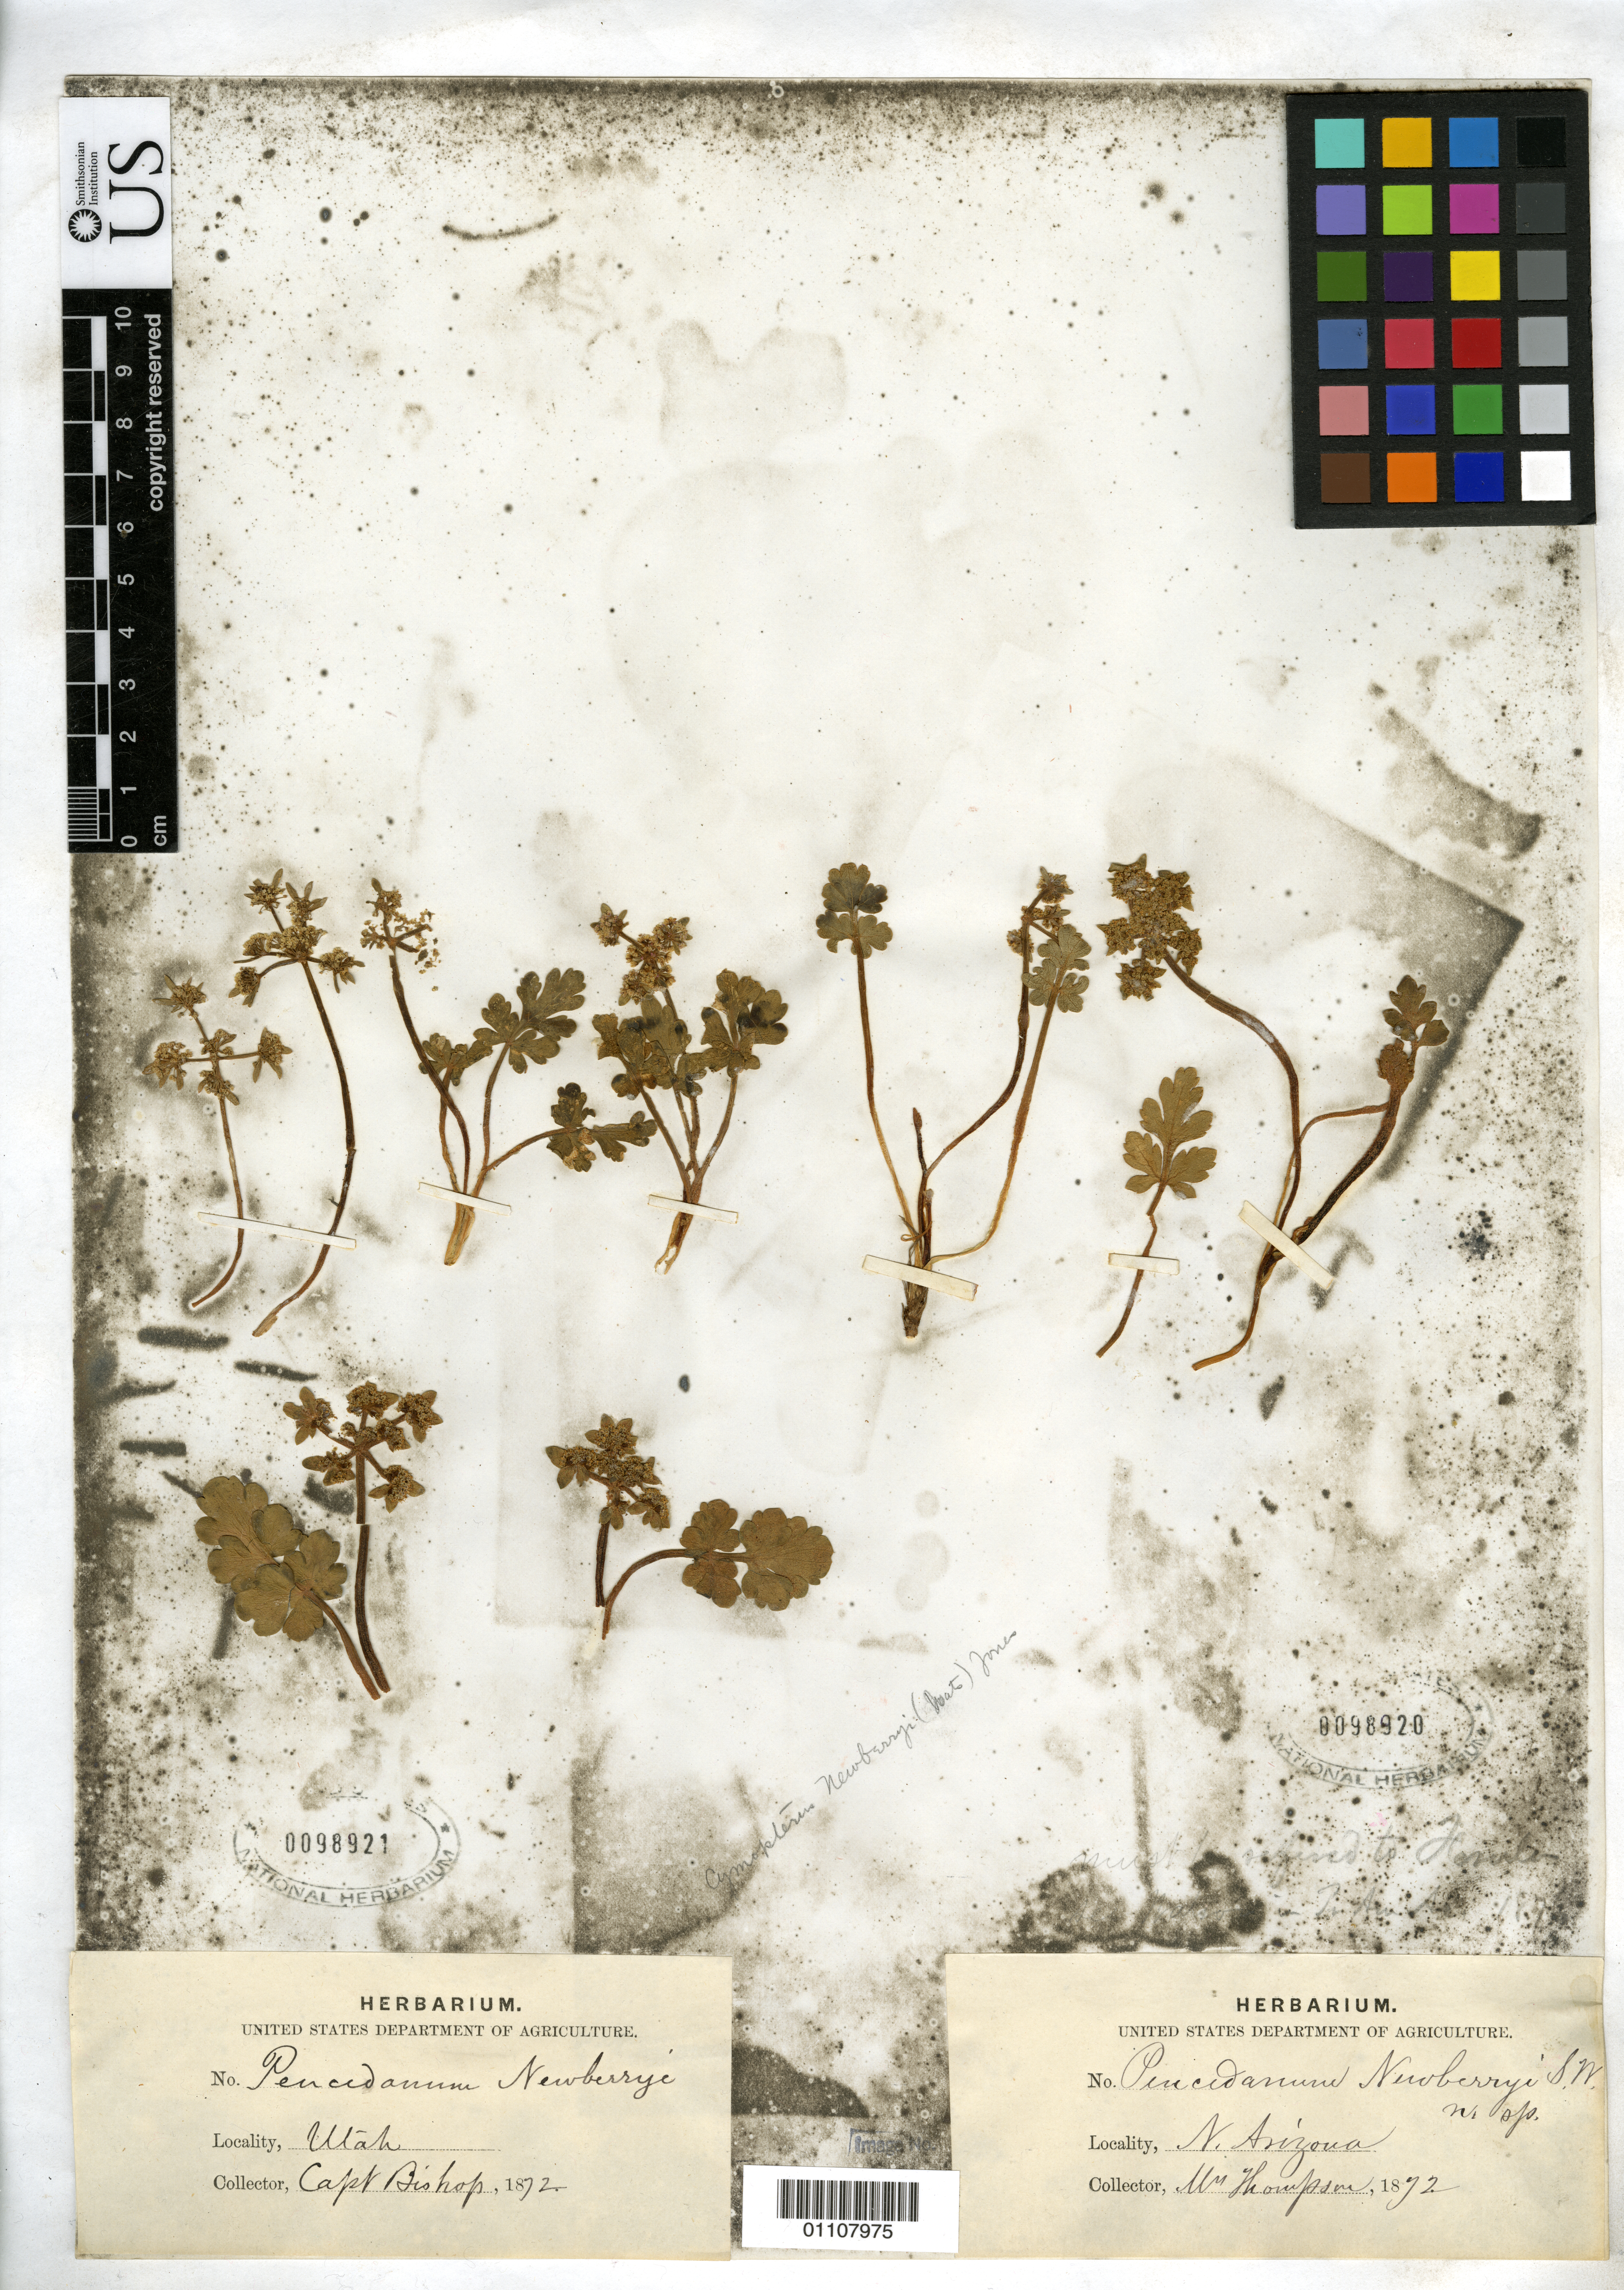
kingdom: Plantae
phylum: Tracheophyta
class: Magnoliopsida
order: Apiales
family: Apiaceae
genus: Peucedanum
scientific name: Peucedanum newberryi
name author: S. Watson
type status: Syntype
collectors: E. P. Thompson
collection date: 1872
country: United States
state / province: Arizona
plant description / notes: Specimen mounted with 2 collections; right-hand specimen (USNH 98920) is syntype of Peucedanum newberryi S. Watson; left-hand specimen (Bishop s.n., USNH 98921) is non-type specimen of same taxon.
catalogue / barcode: US 98920